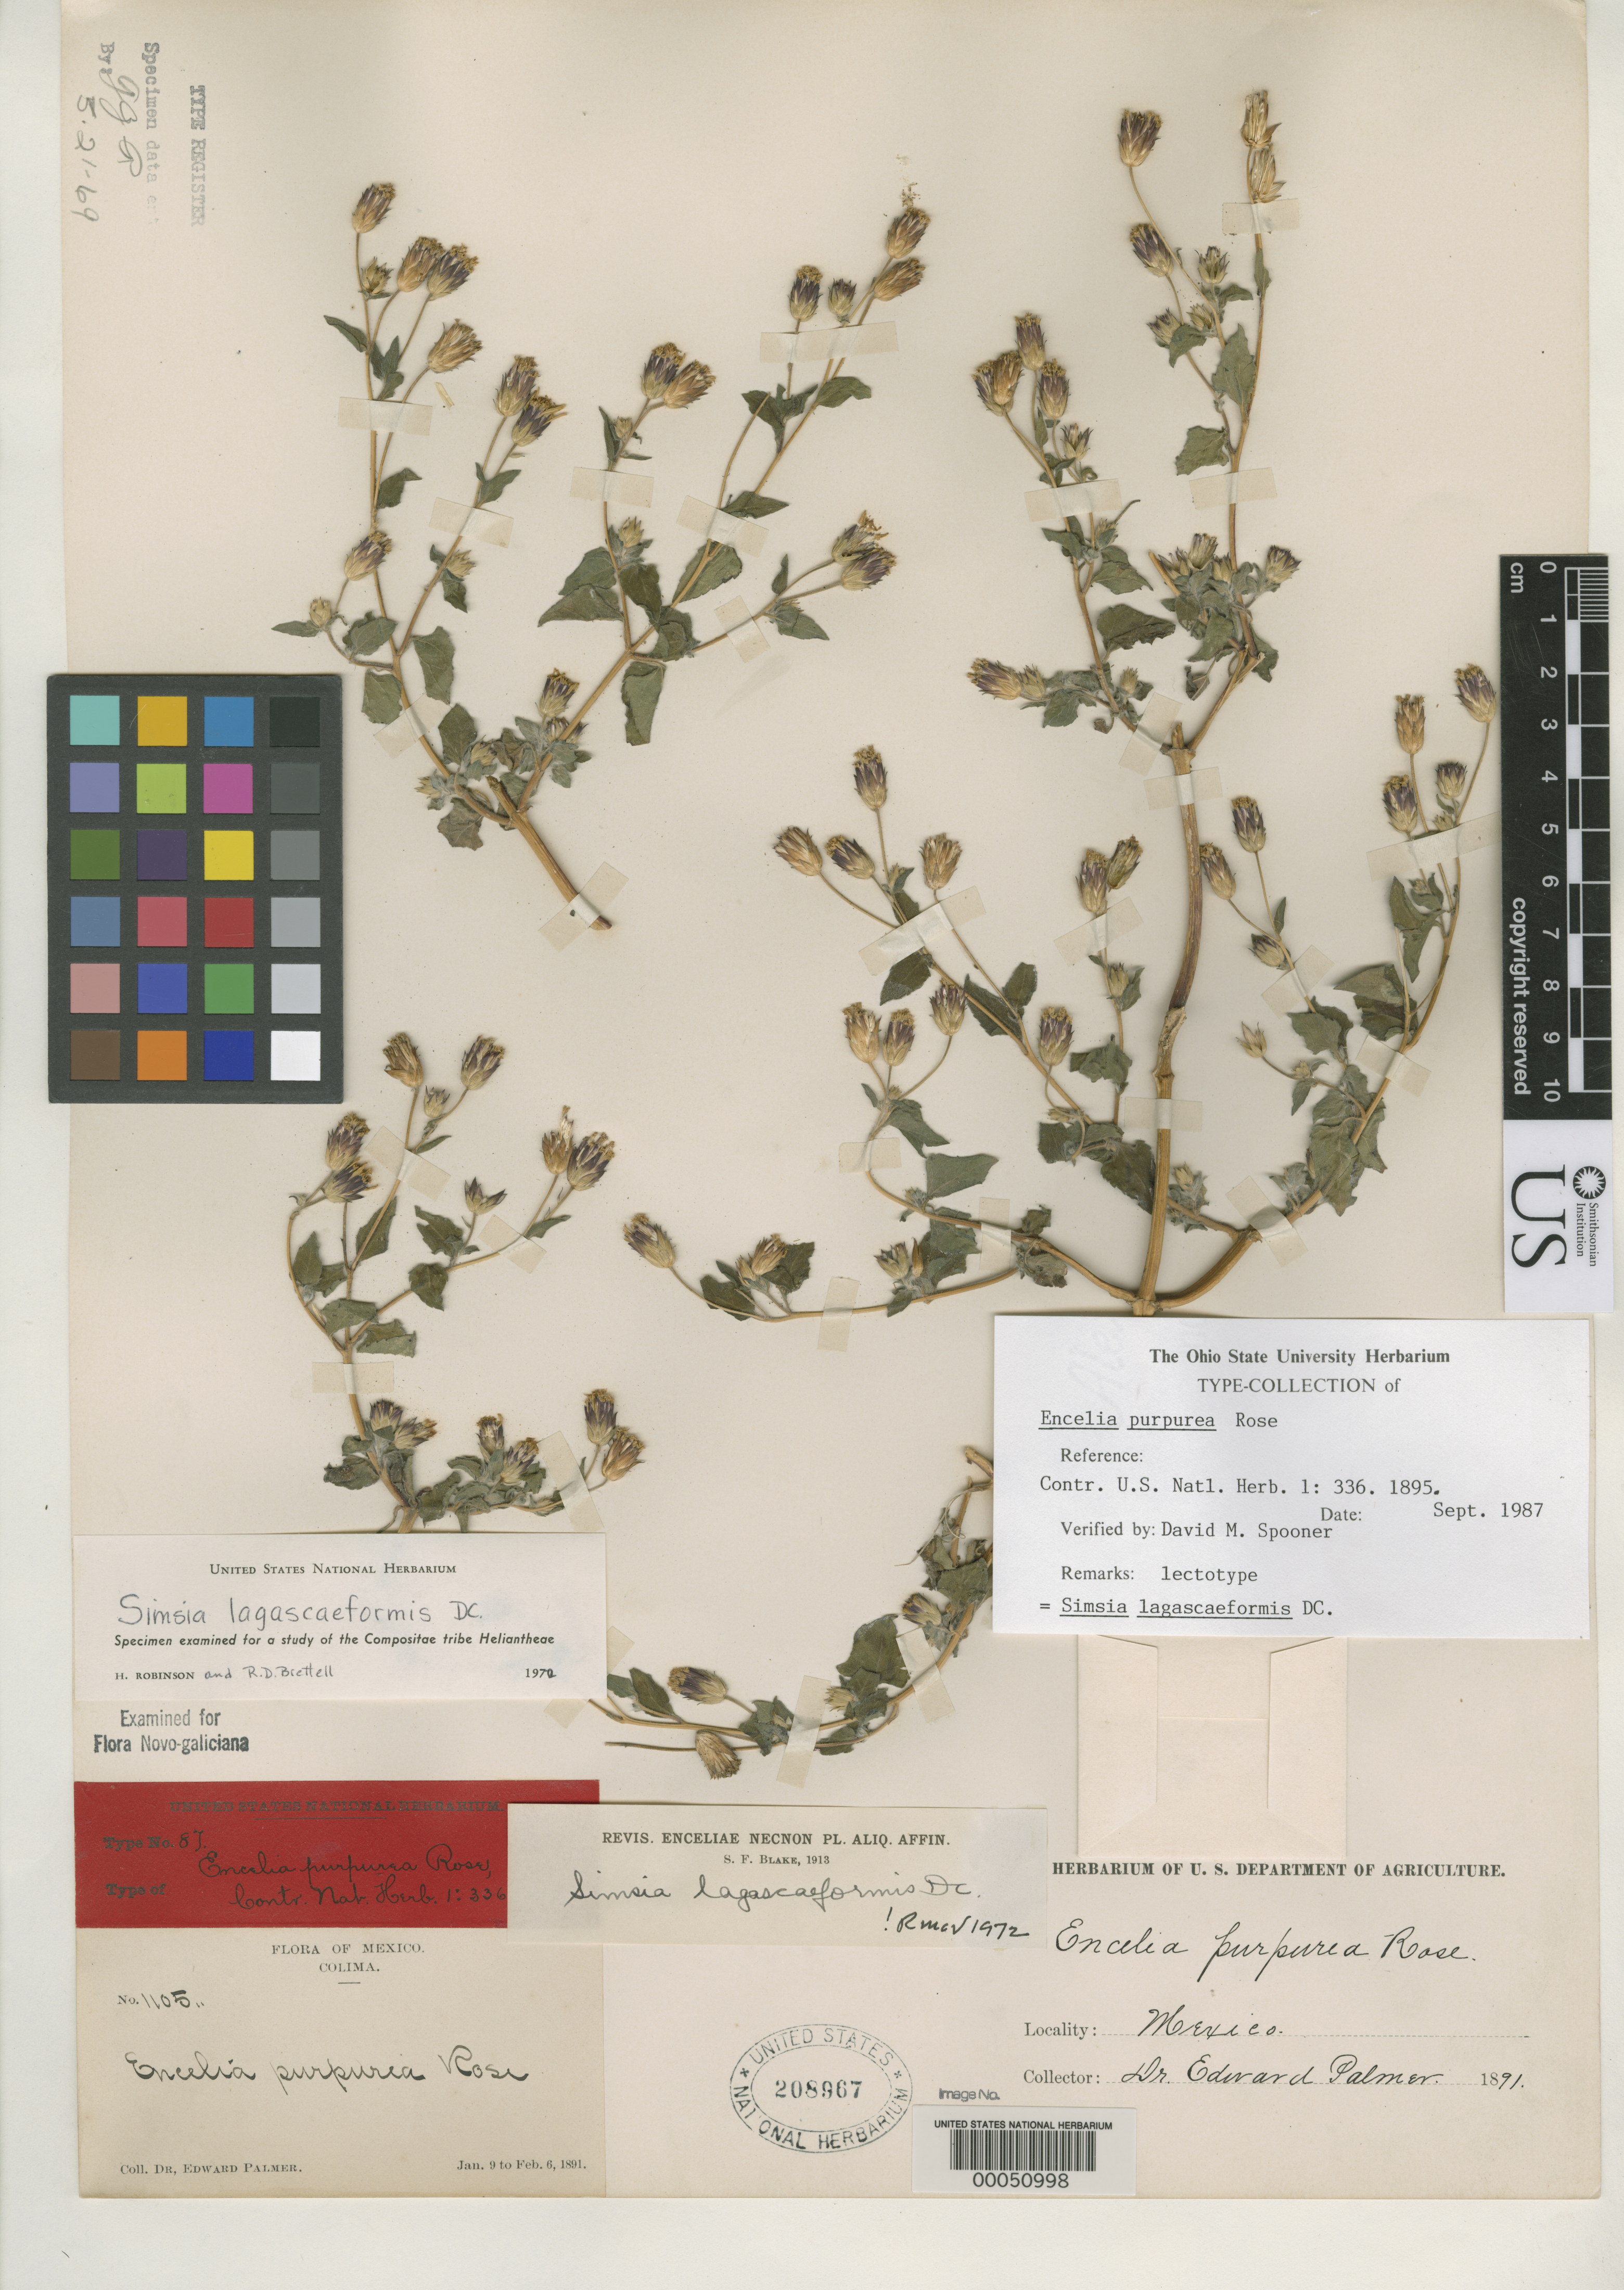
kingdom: Plantae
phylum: Tracheophyta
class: Magnoliopsida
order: Asterales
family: Asteraceae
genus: Encelia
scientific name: Encelia purpurea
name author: Rose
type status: Type Collection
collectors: E. Palmer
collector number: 1105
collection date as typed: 09 Jan 1891 to 06 Feb 1891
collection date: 1891-01-09/1891-02-06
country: Mexico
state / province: Colima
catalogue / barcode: US 208967